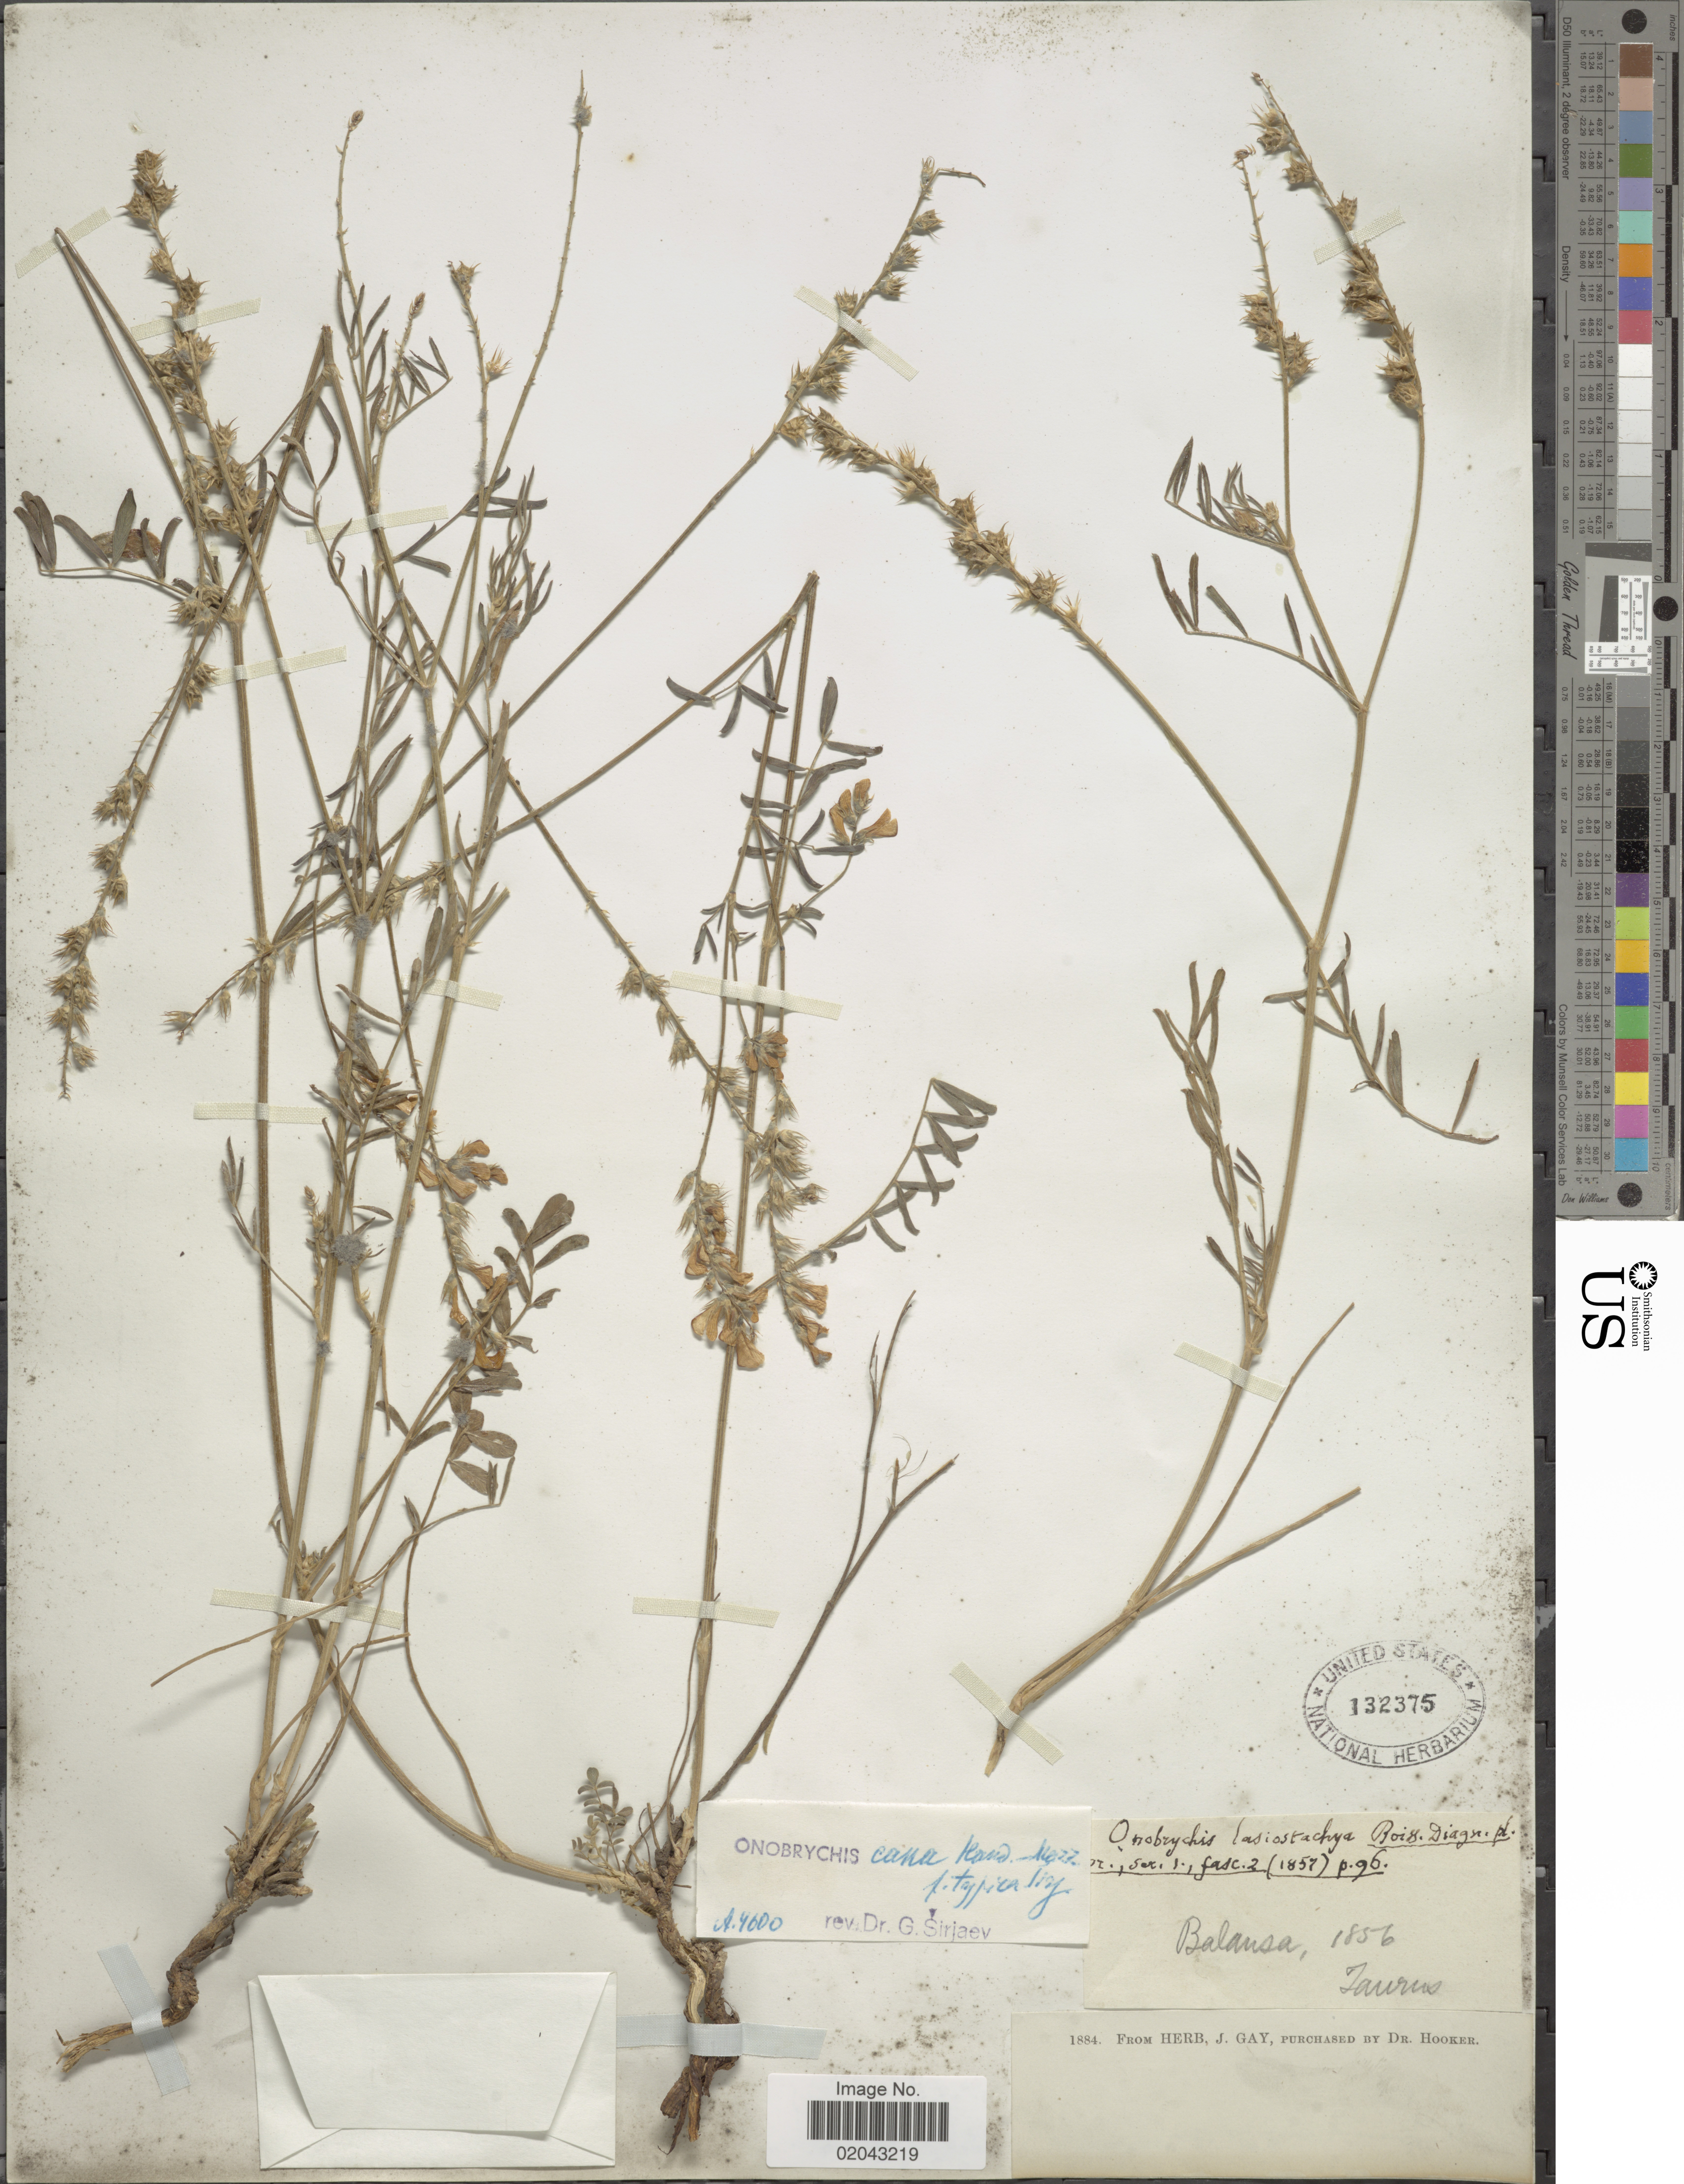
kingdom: Plantae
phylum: Tracheophyta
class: Magnoliopsida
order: Fabales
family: Fabaceae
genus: Onobrychis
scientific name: Onobrychis cana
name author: Hand.-Mazz.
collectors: -. Balansa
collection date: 1856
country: Turkey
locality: Taurus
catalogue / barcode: US 132375